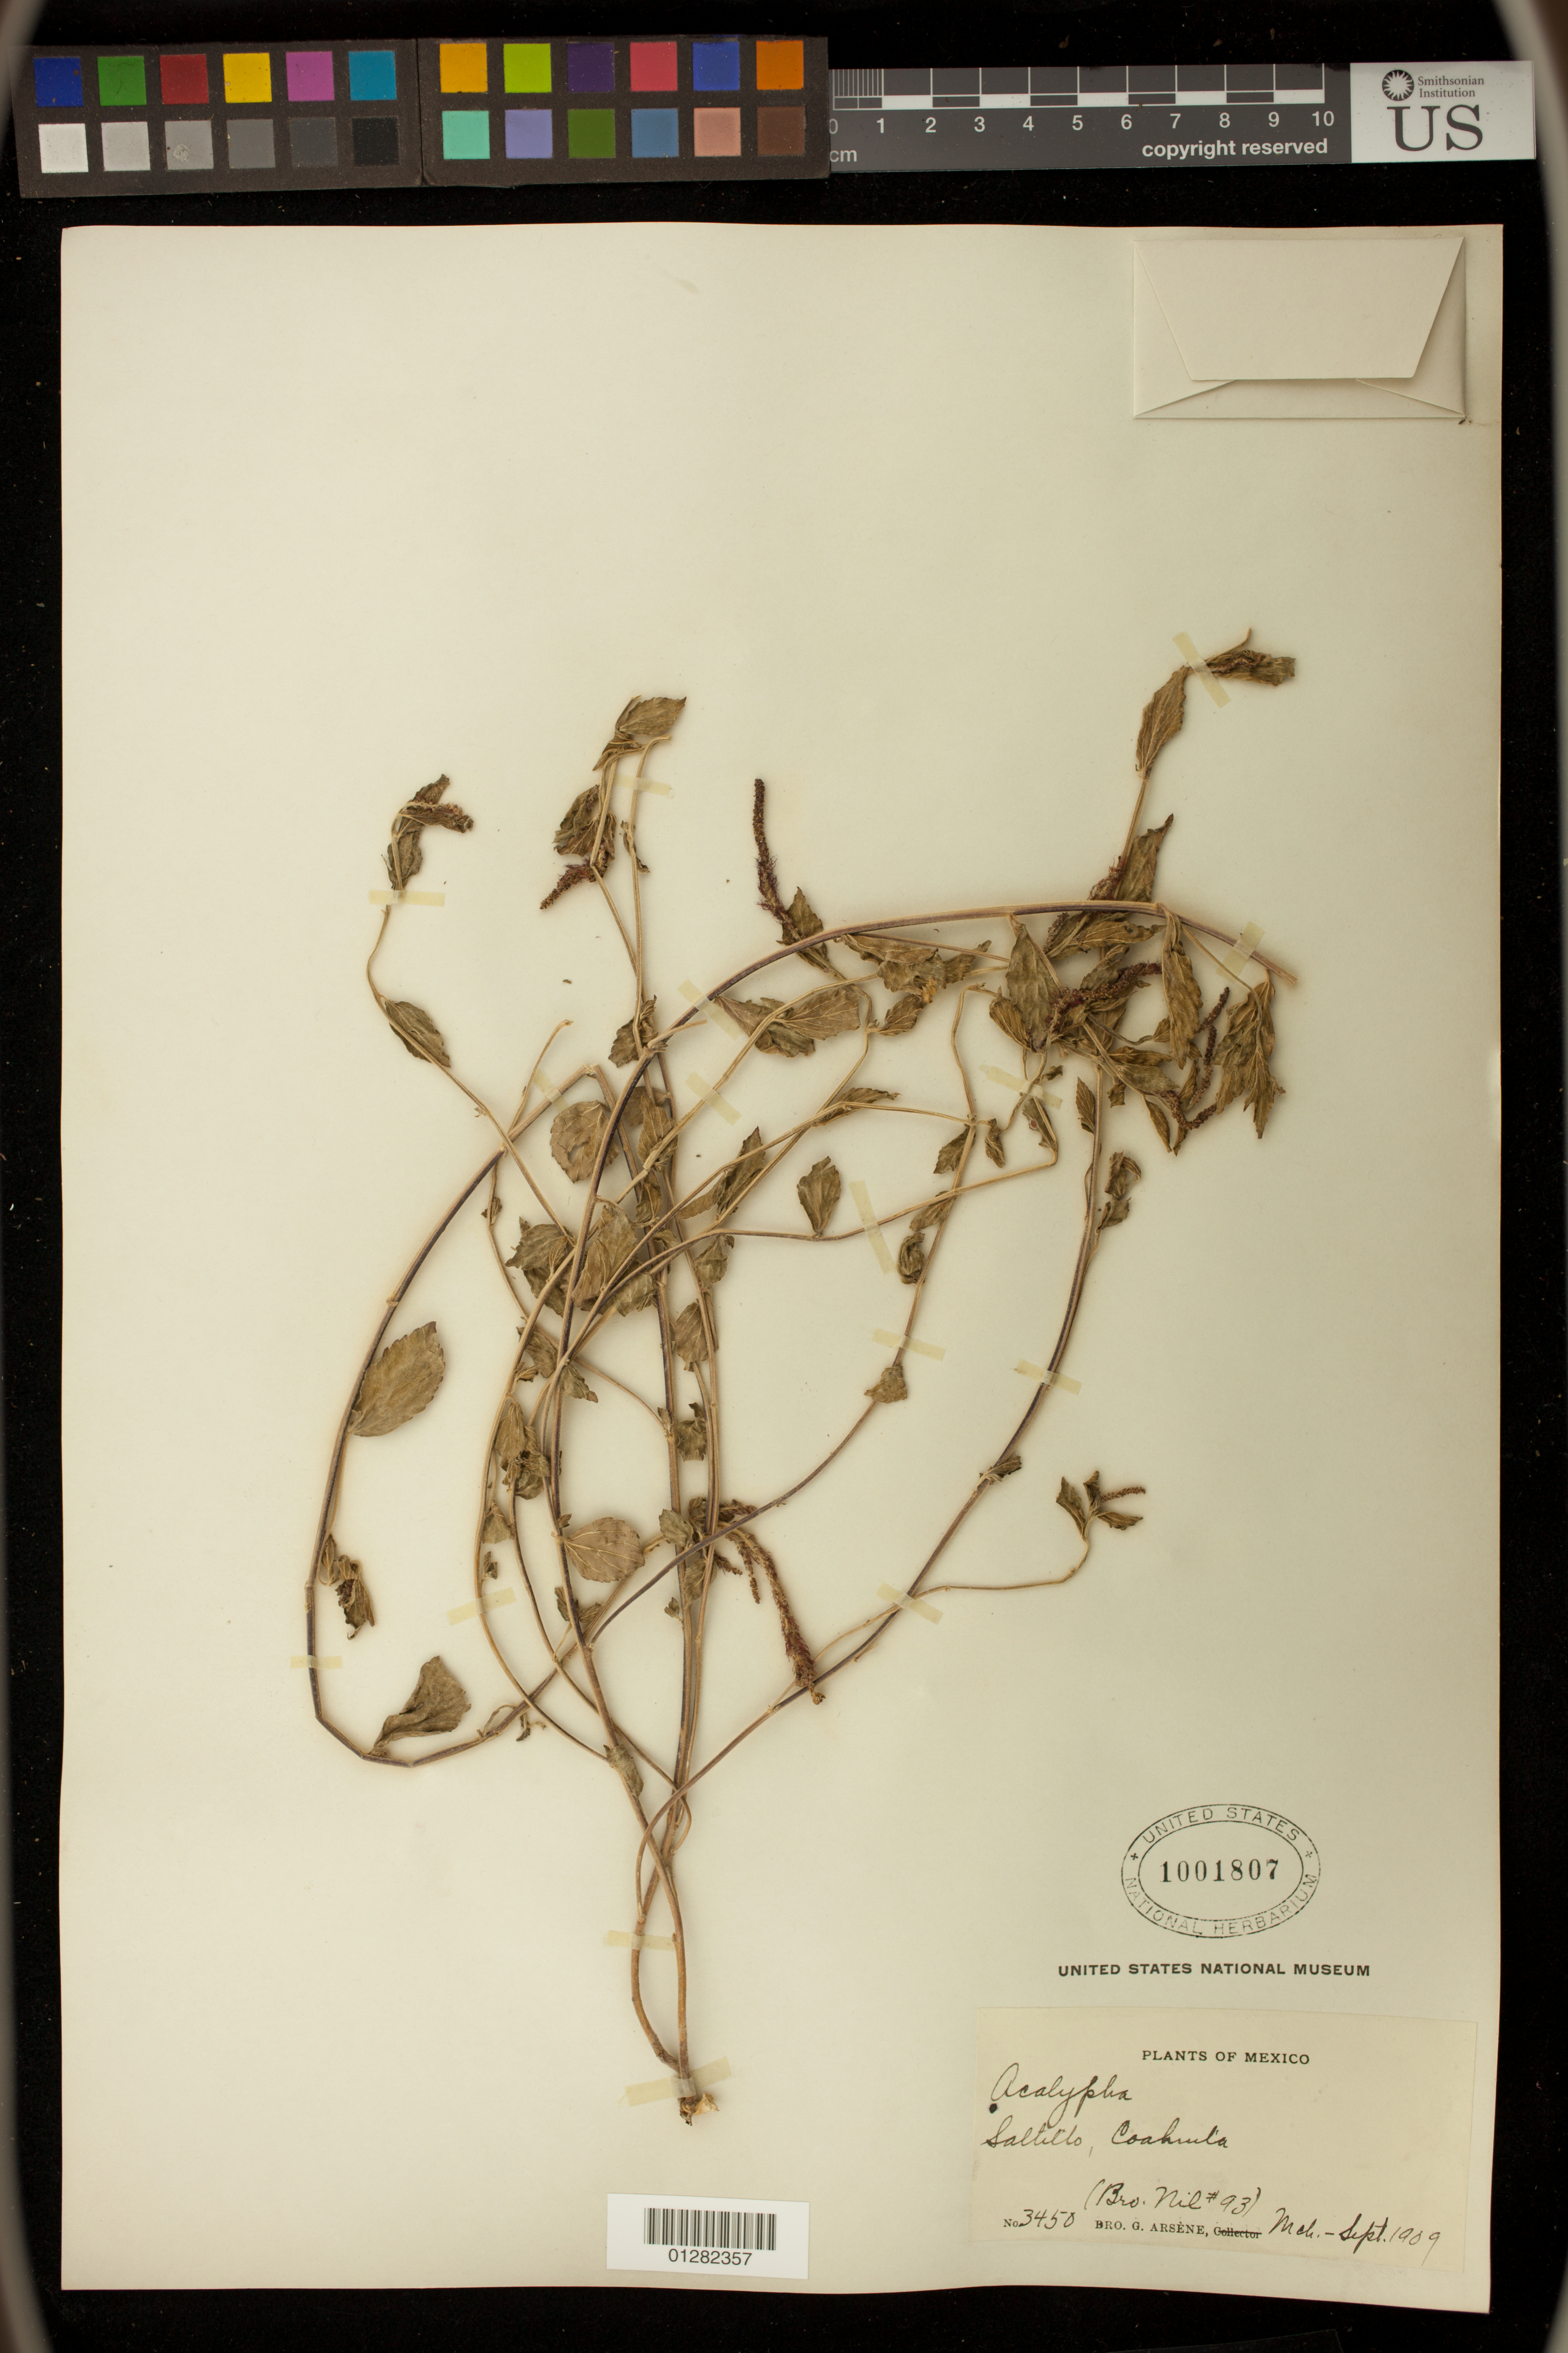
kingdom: Plantae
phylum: Tracheophyta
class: Magnoliopsida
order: Malpighiales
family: Euphorbiaceae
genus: Acalypha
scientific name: Acalypha phleoides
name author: Cav.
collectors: P. C. Standley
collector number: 3450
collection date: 1909-03/1909-09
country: Mexico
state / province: Coahuila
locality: Saltillo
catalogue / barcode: US 1001807